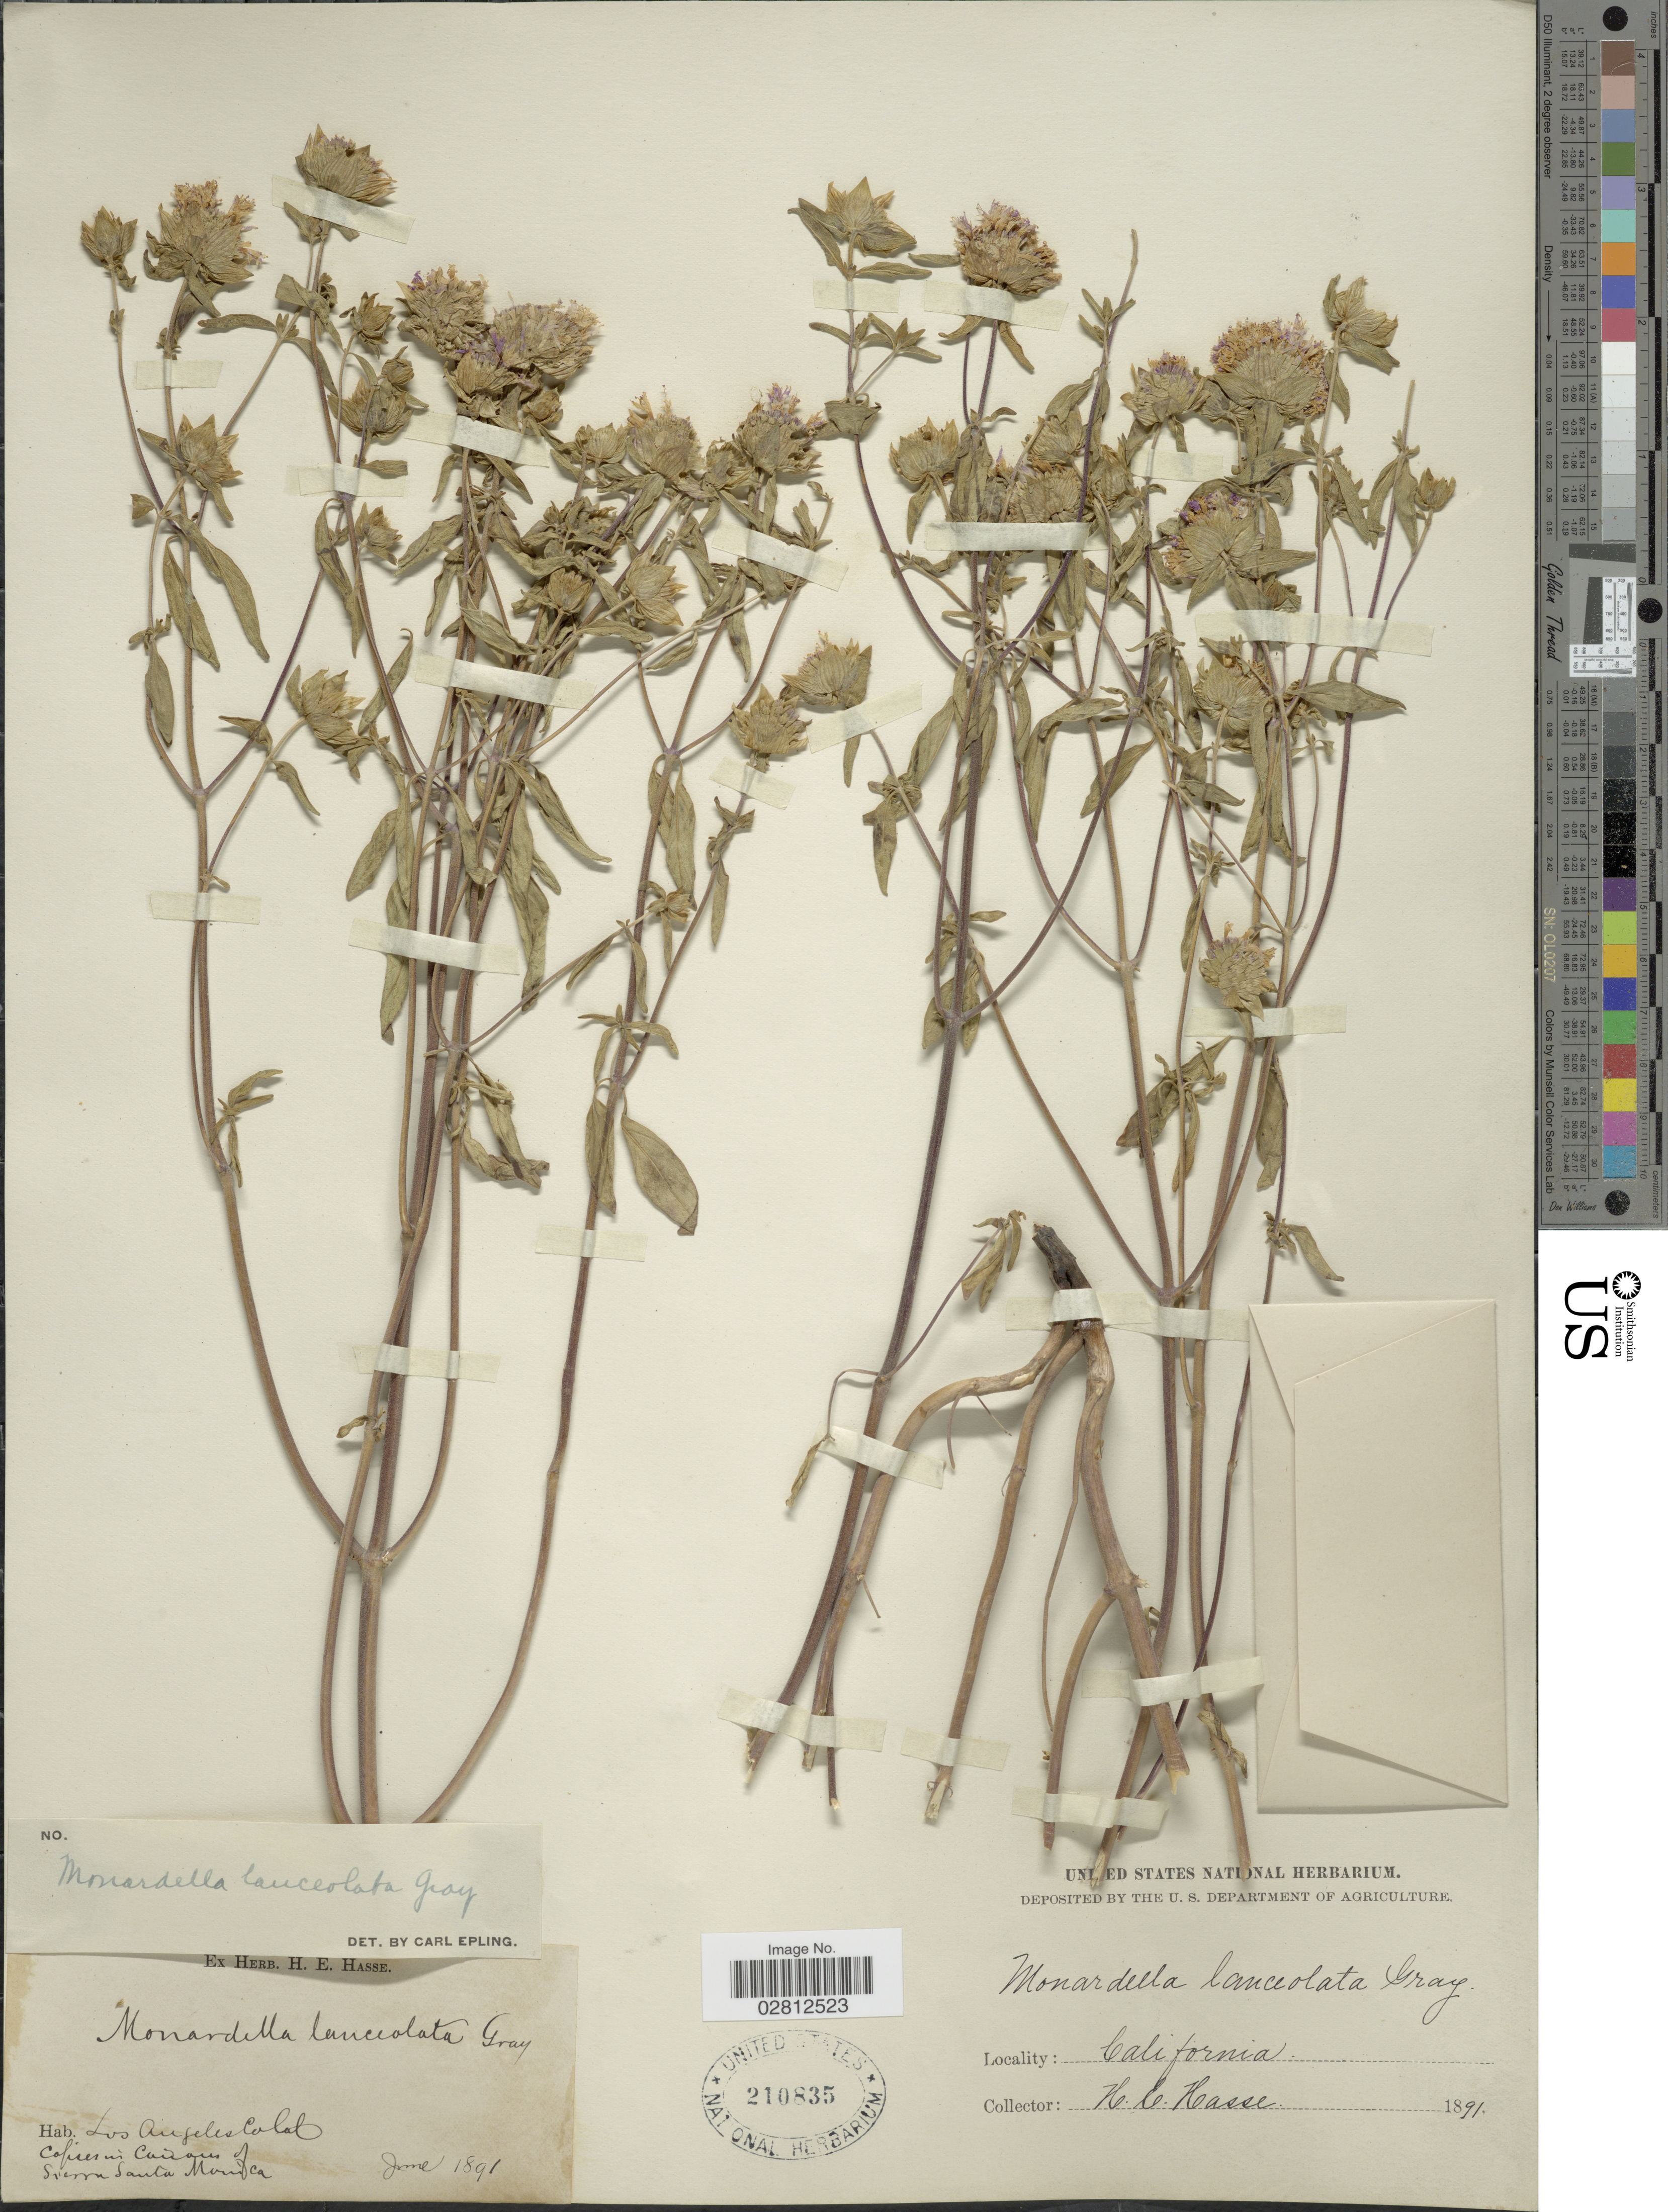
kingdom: Plantae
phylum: Tracheophyta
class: Magnoliopsida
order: Lamiales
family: Lamiaceae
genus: Monardella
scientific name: Monardella lanceolata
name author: A. Gray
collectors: H. E. Hasse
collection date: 1891-06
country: United States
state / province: California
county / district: Los Angeles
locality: Los Angeles Co, Cal., Copses in Cañons of Sierra Santa Monica.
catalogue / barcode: US 210835